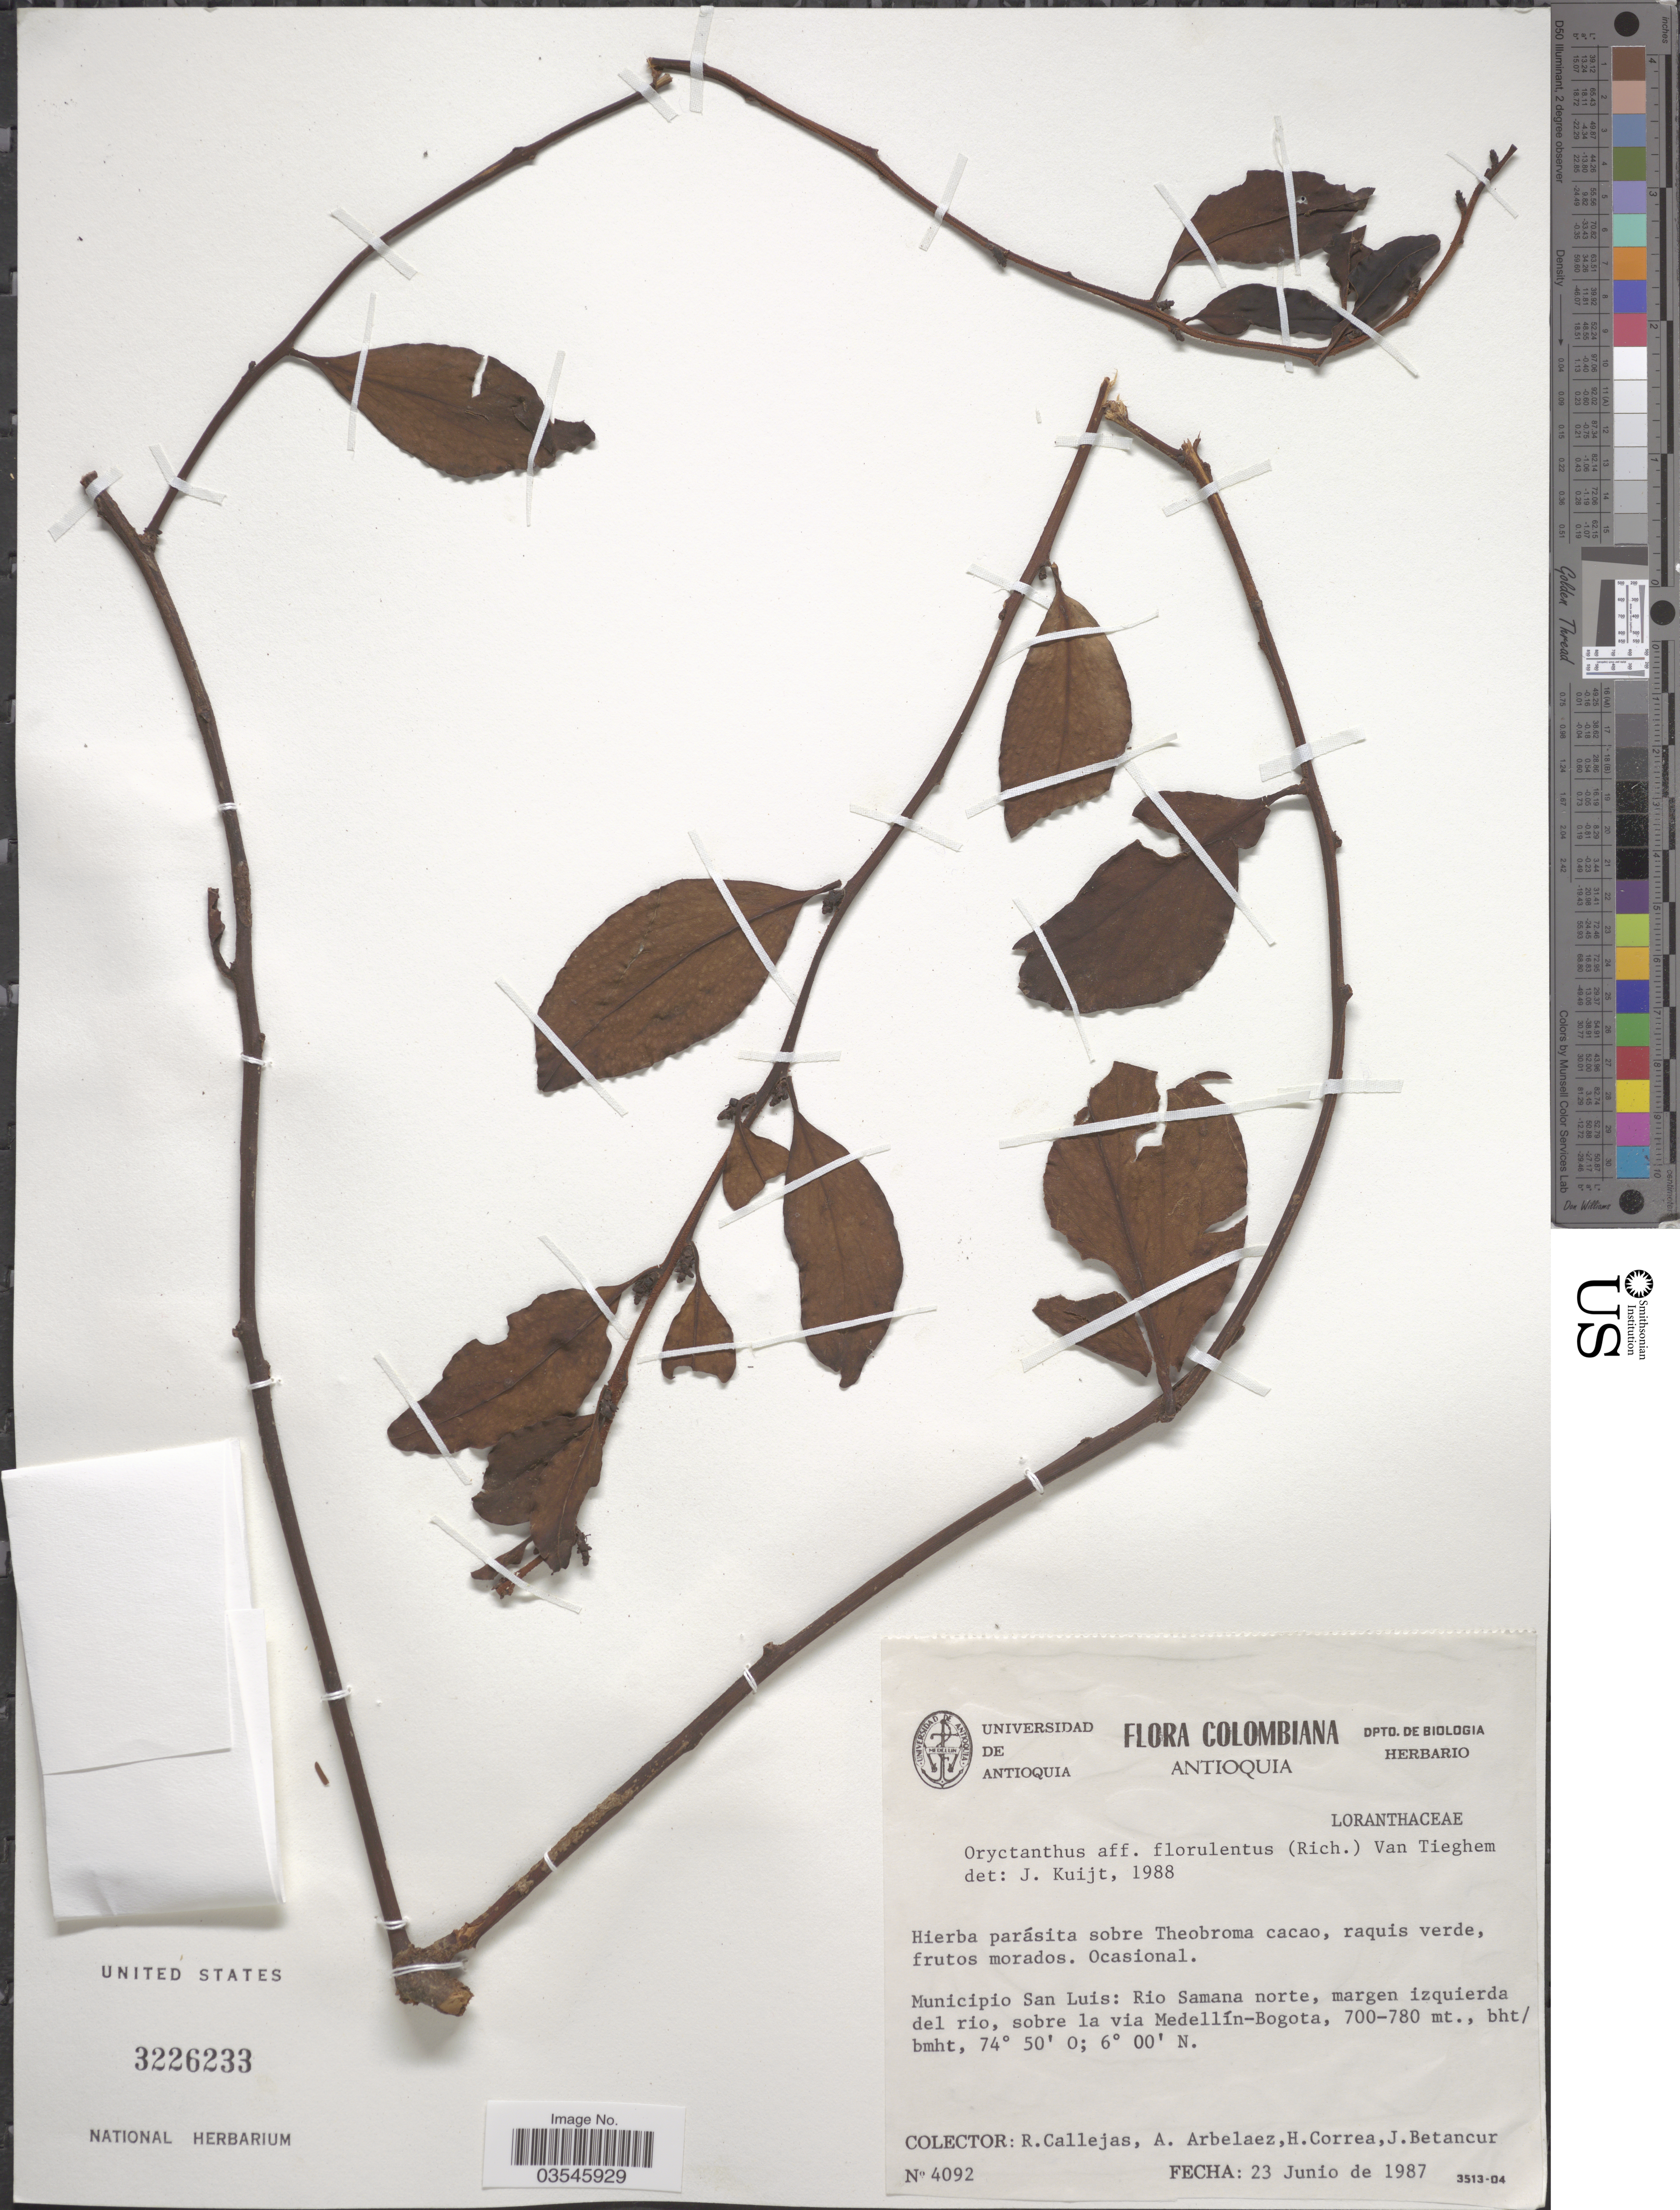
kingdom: Plantae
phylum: Tracheophyta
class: Magnoliopsida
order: Santalales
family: Loranthaceae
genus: Oryctanthus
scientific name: Oryctanthus florulentus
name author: (Rich.) Tiegh.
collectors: R. Callejas, A. Arbelaez, H. Correa & J. Betancur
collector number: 4092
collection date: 1987-06-23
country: Colombia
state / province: Antioquia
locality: Municipio San Luis: Rio Samana norte, margen izquierda del rio, sobre la via Medellín-Bogota.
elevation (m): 700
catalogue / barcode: US 3226233